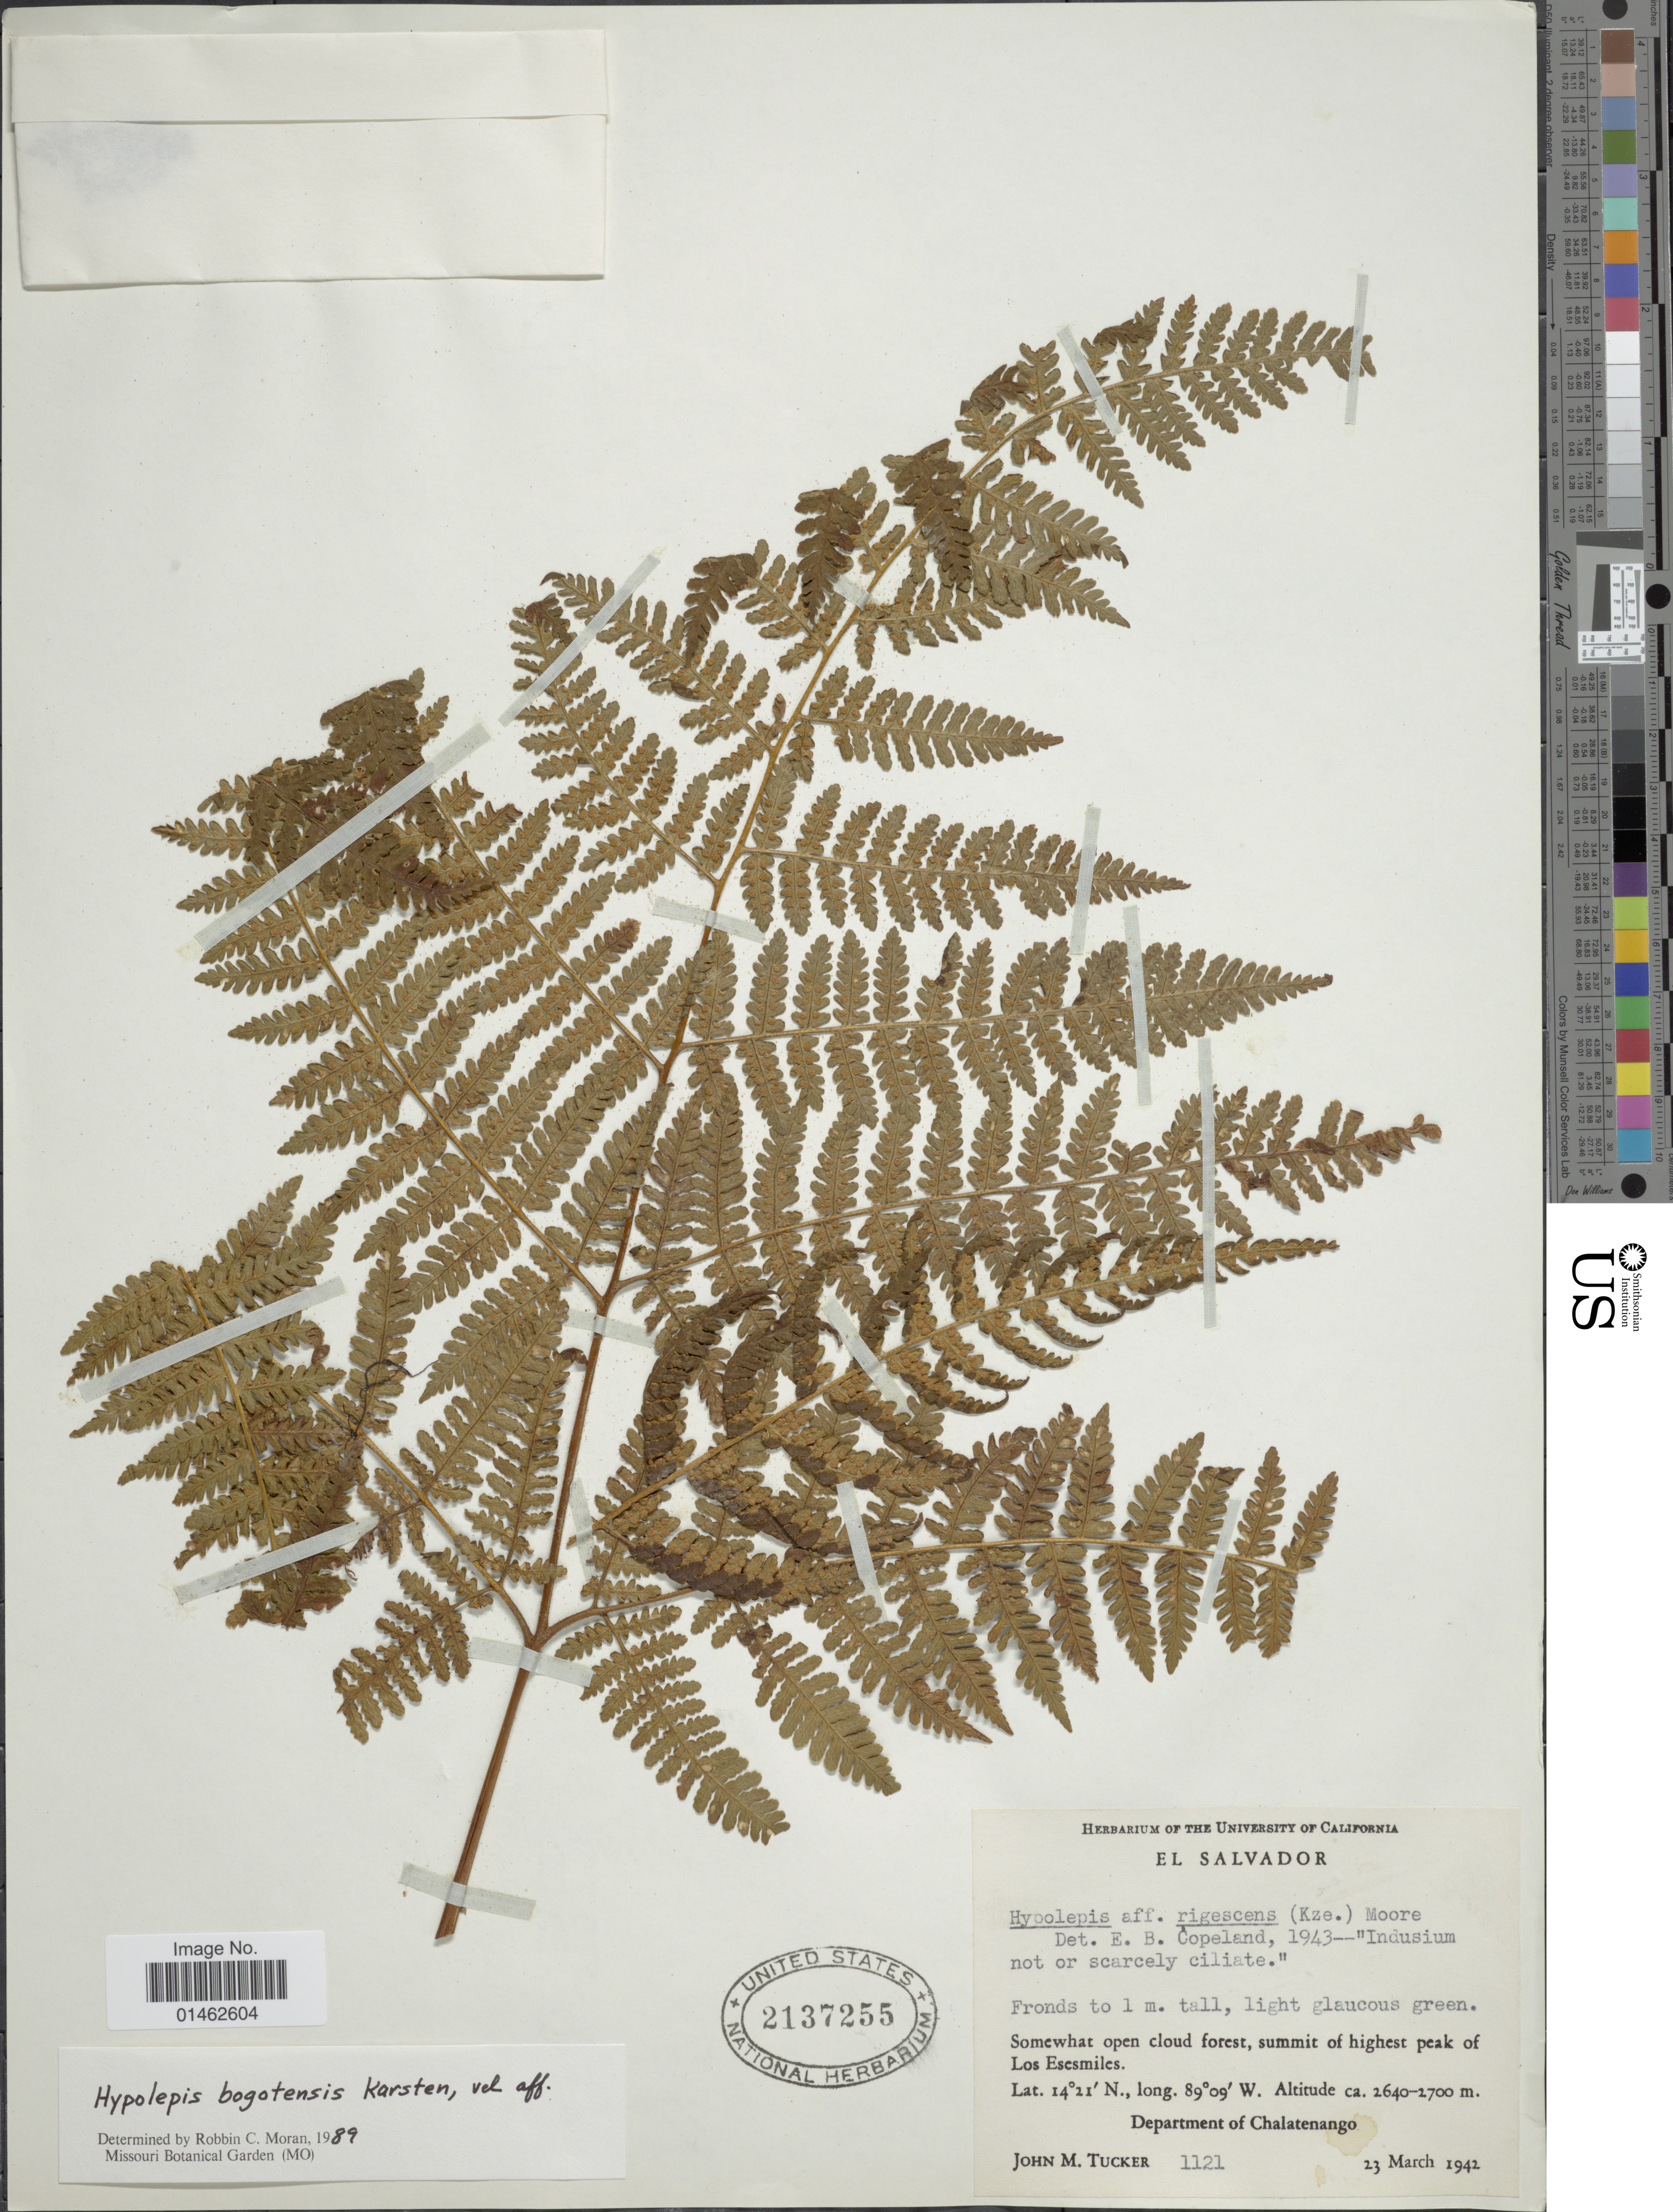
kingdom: Plantae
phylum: Tracheophyta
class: Polypodiopsida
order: Polypodiales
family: Dennstaedtiaceae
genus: Hypolepis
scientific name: Hypolepis bogotensis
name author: H. Karst.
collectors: J. M. Tucker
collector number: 1121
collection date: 1942-03-23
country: El Salvador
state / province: Chalatenango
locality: Somewaht open cloud forest, summit of highest peak of Los Esesmiles, Department of Chalatenango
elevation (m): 2640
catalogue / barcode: US 2137255